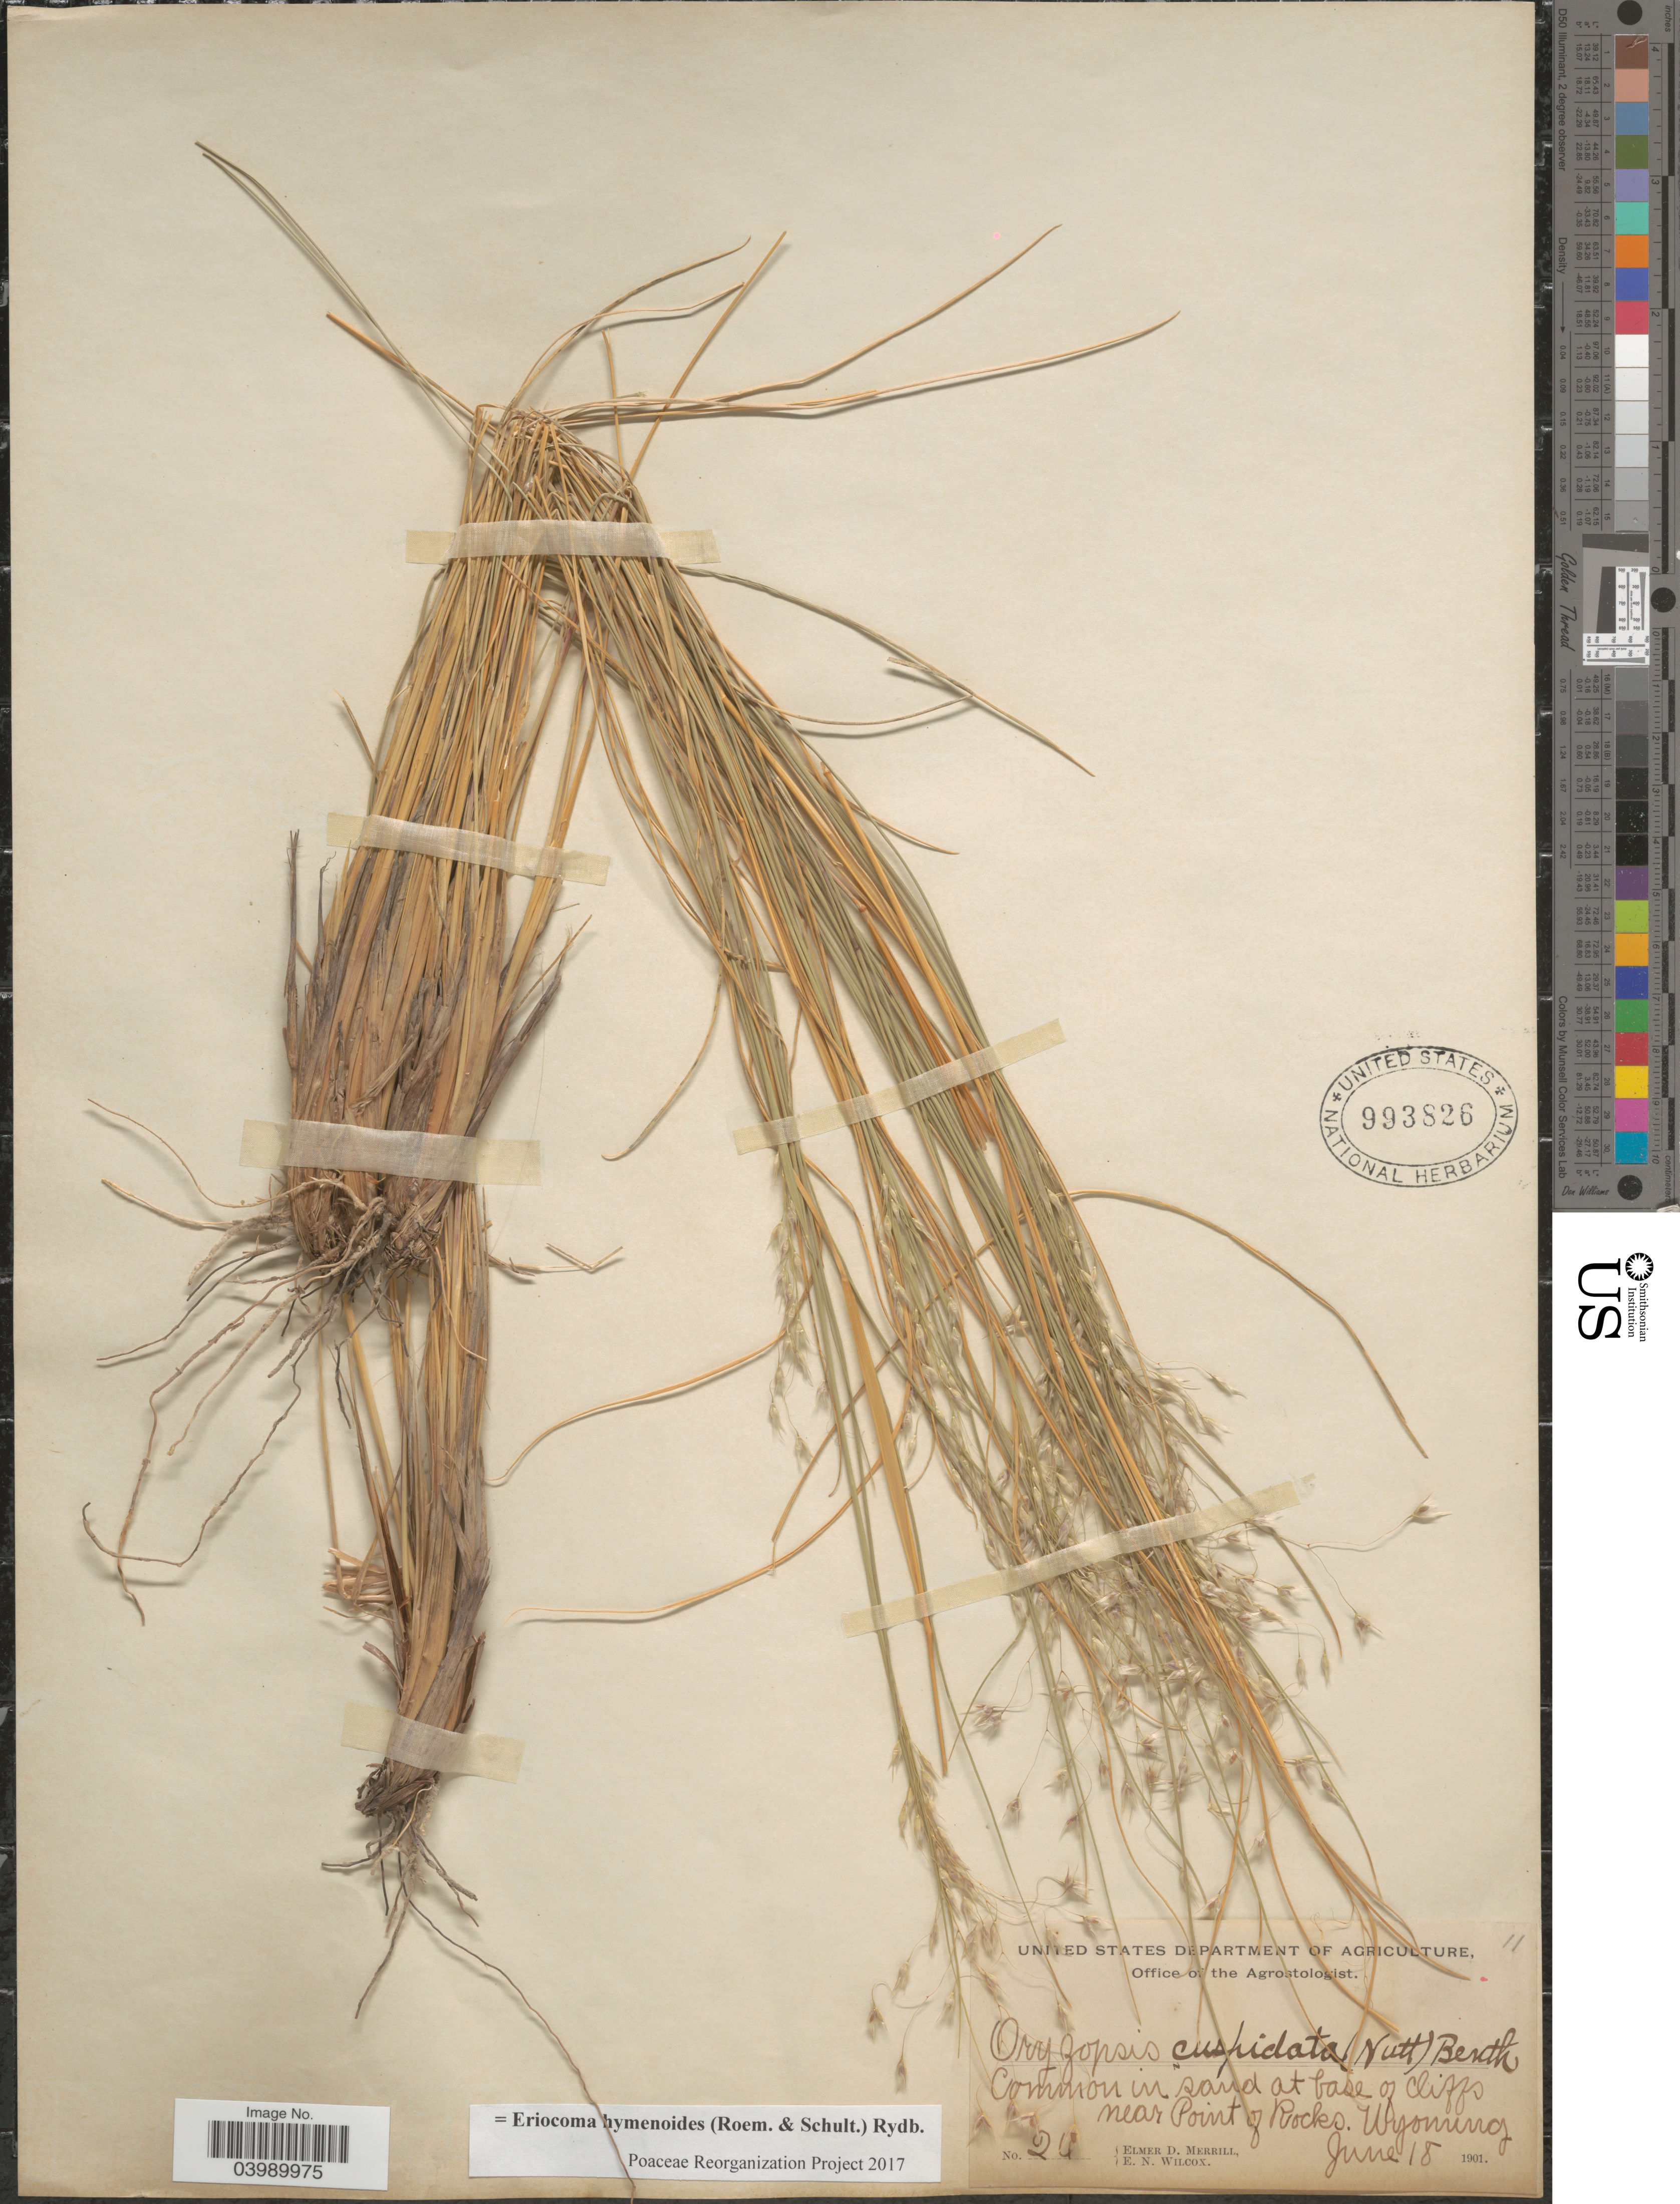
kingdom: Plantae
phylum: Tracheophyta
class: Liliopsida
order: Poales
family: Poaceae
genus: Eriocoma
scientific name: Eriocoma hymenoides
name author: (Roem. & Schult.) Rydb.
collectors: E. D. Merrill & E. Wilcox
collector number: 24*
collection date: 1901-06-18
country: United States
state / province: Wyoming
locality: Near Point of Rocks.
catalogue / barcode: US 993826